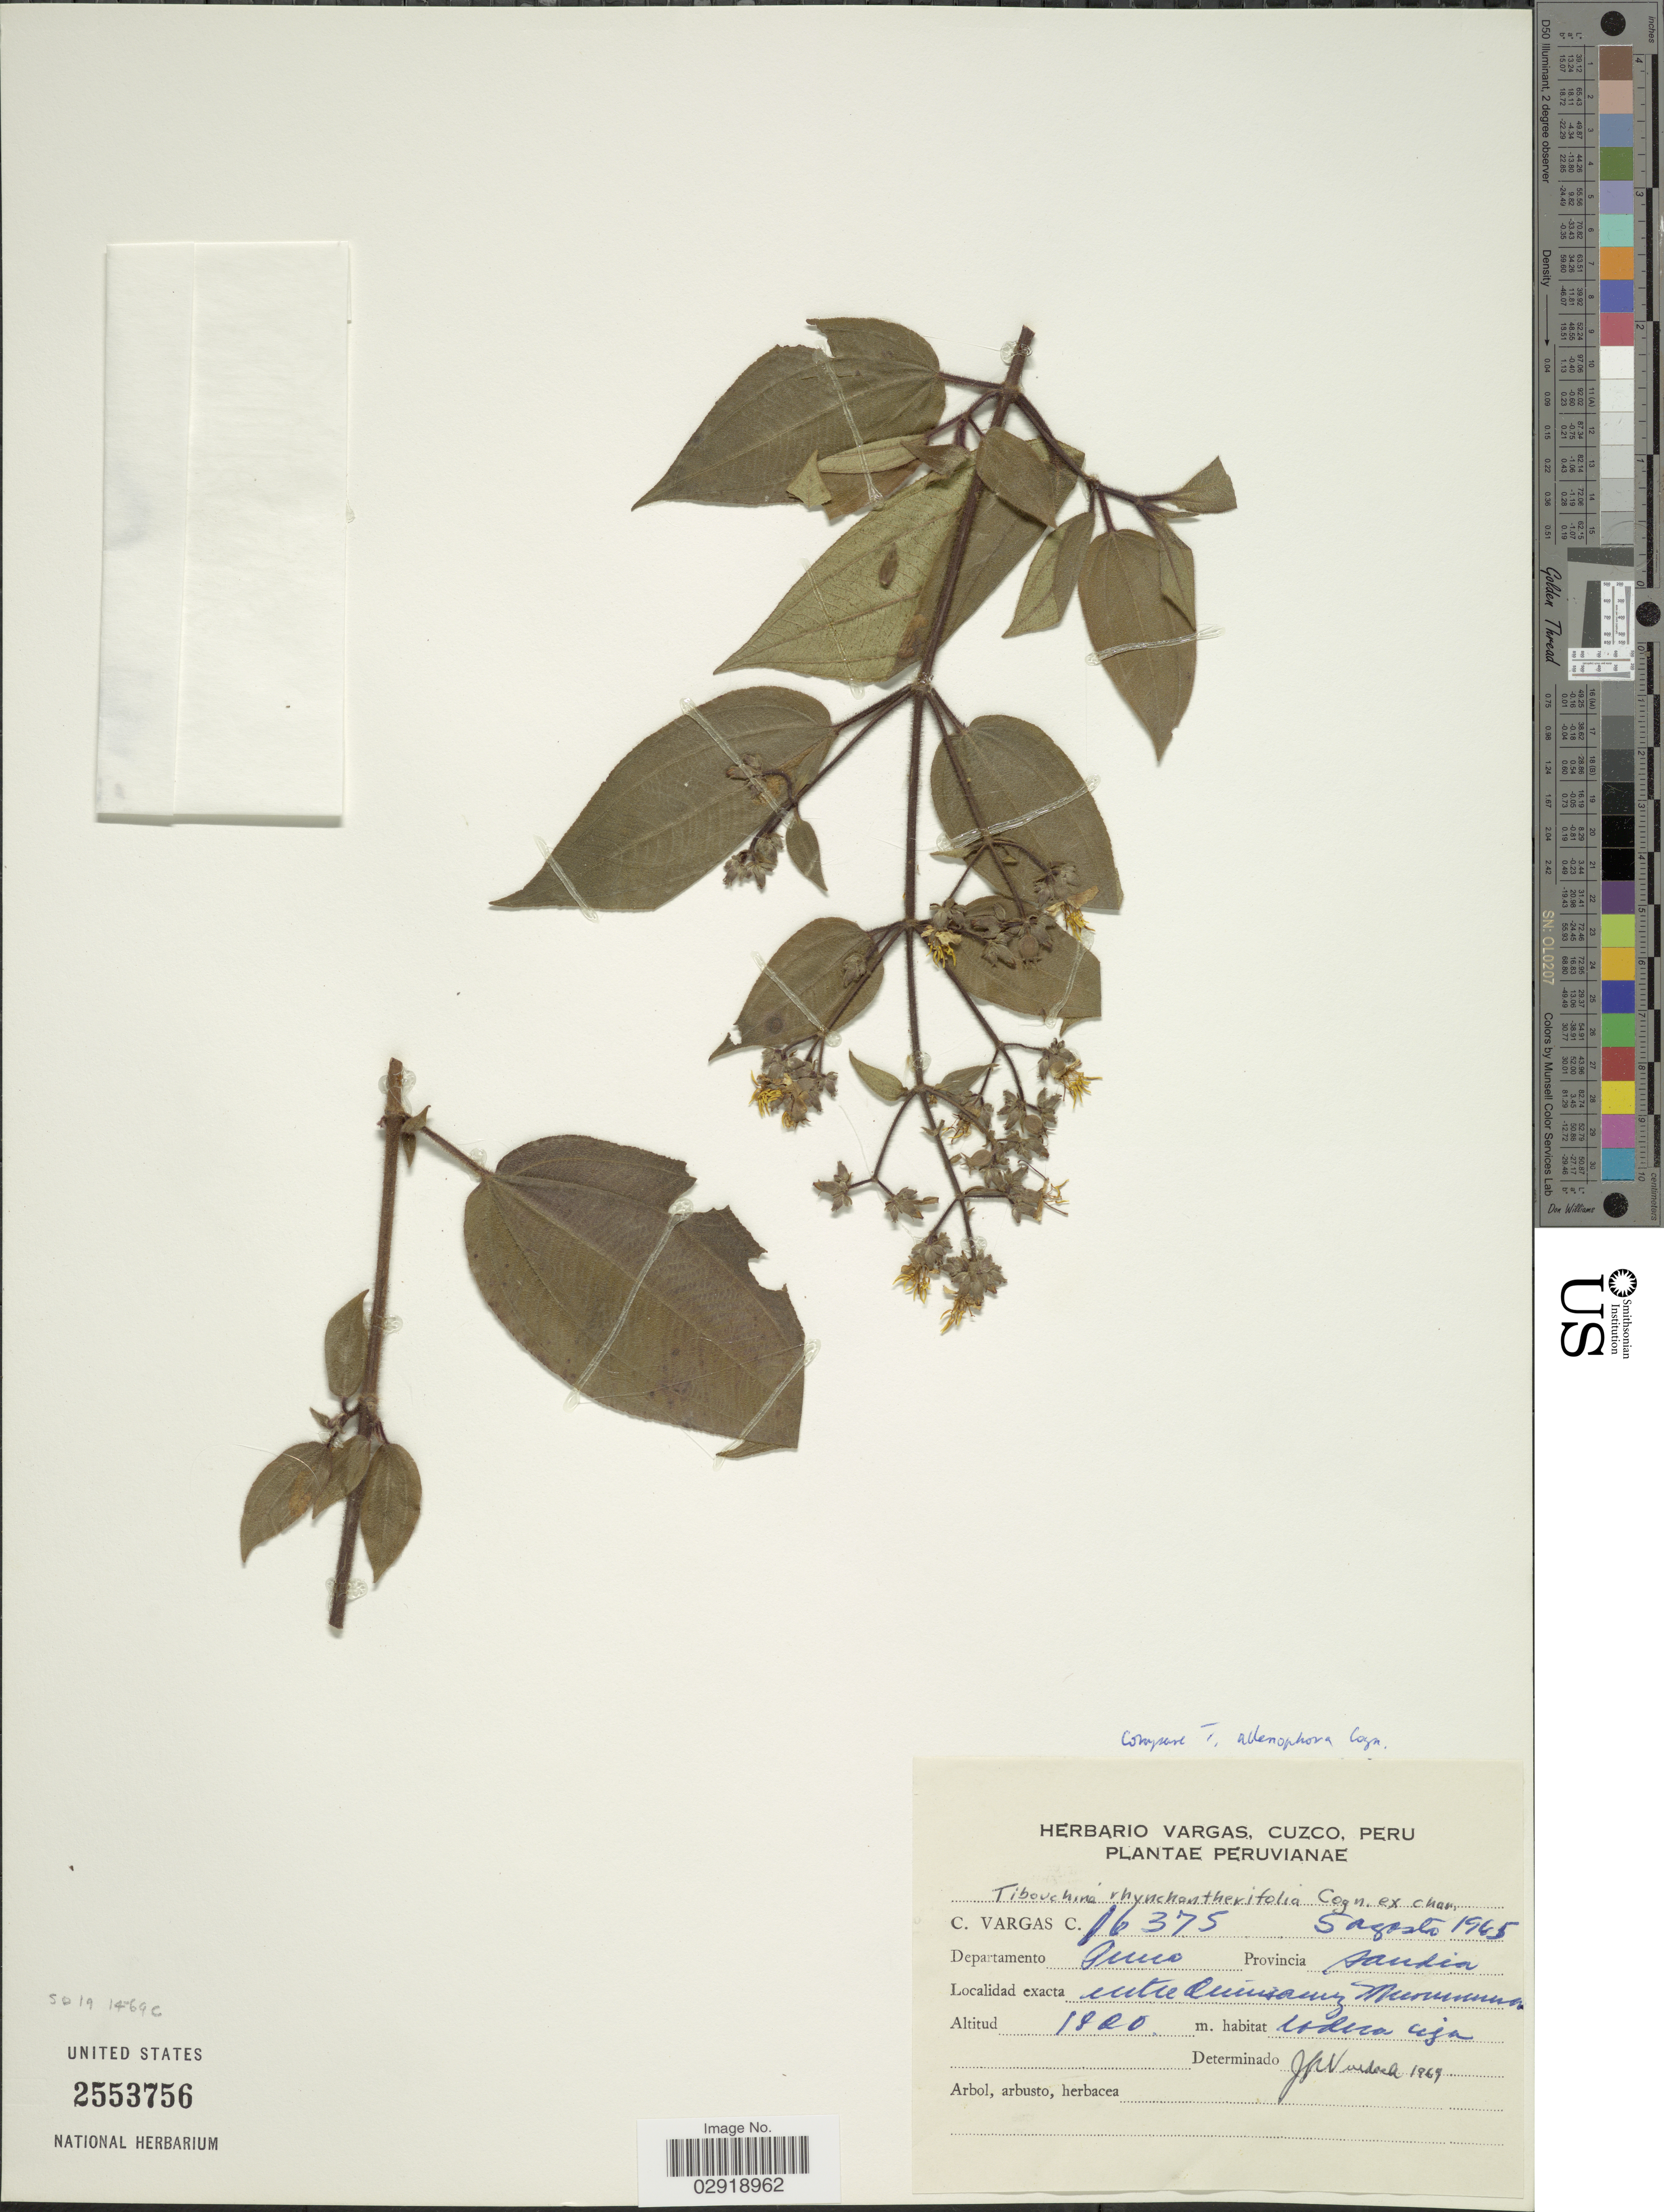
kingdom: Plantae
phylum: Tracheophyta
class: Magnoliopsida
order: Myrtales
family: Melastomataceae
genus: Chaetogastra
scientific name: Chaetogastra rhynchantherifolia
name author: (Cogn.) P.J.F. Guim. & Michelang.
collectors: C. Vargas Calderón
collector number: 16375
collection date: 1945-08-05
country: Peru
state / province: Puno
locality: Departamento Puno. Provincia Sandia. Entre Quinsacruz [Quinsa Cruz], Muruncunca.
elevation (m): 1800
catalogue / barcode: US 2553756